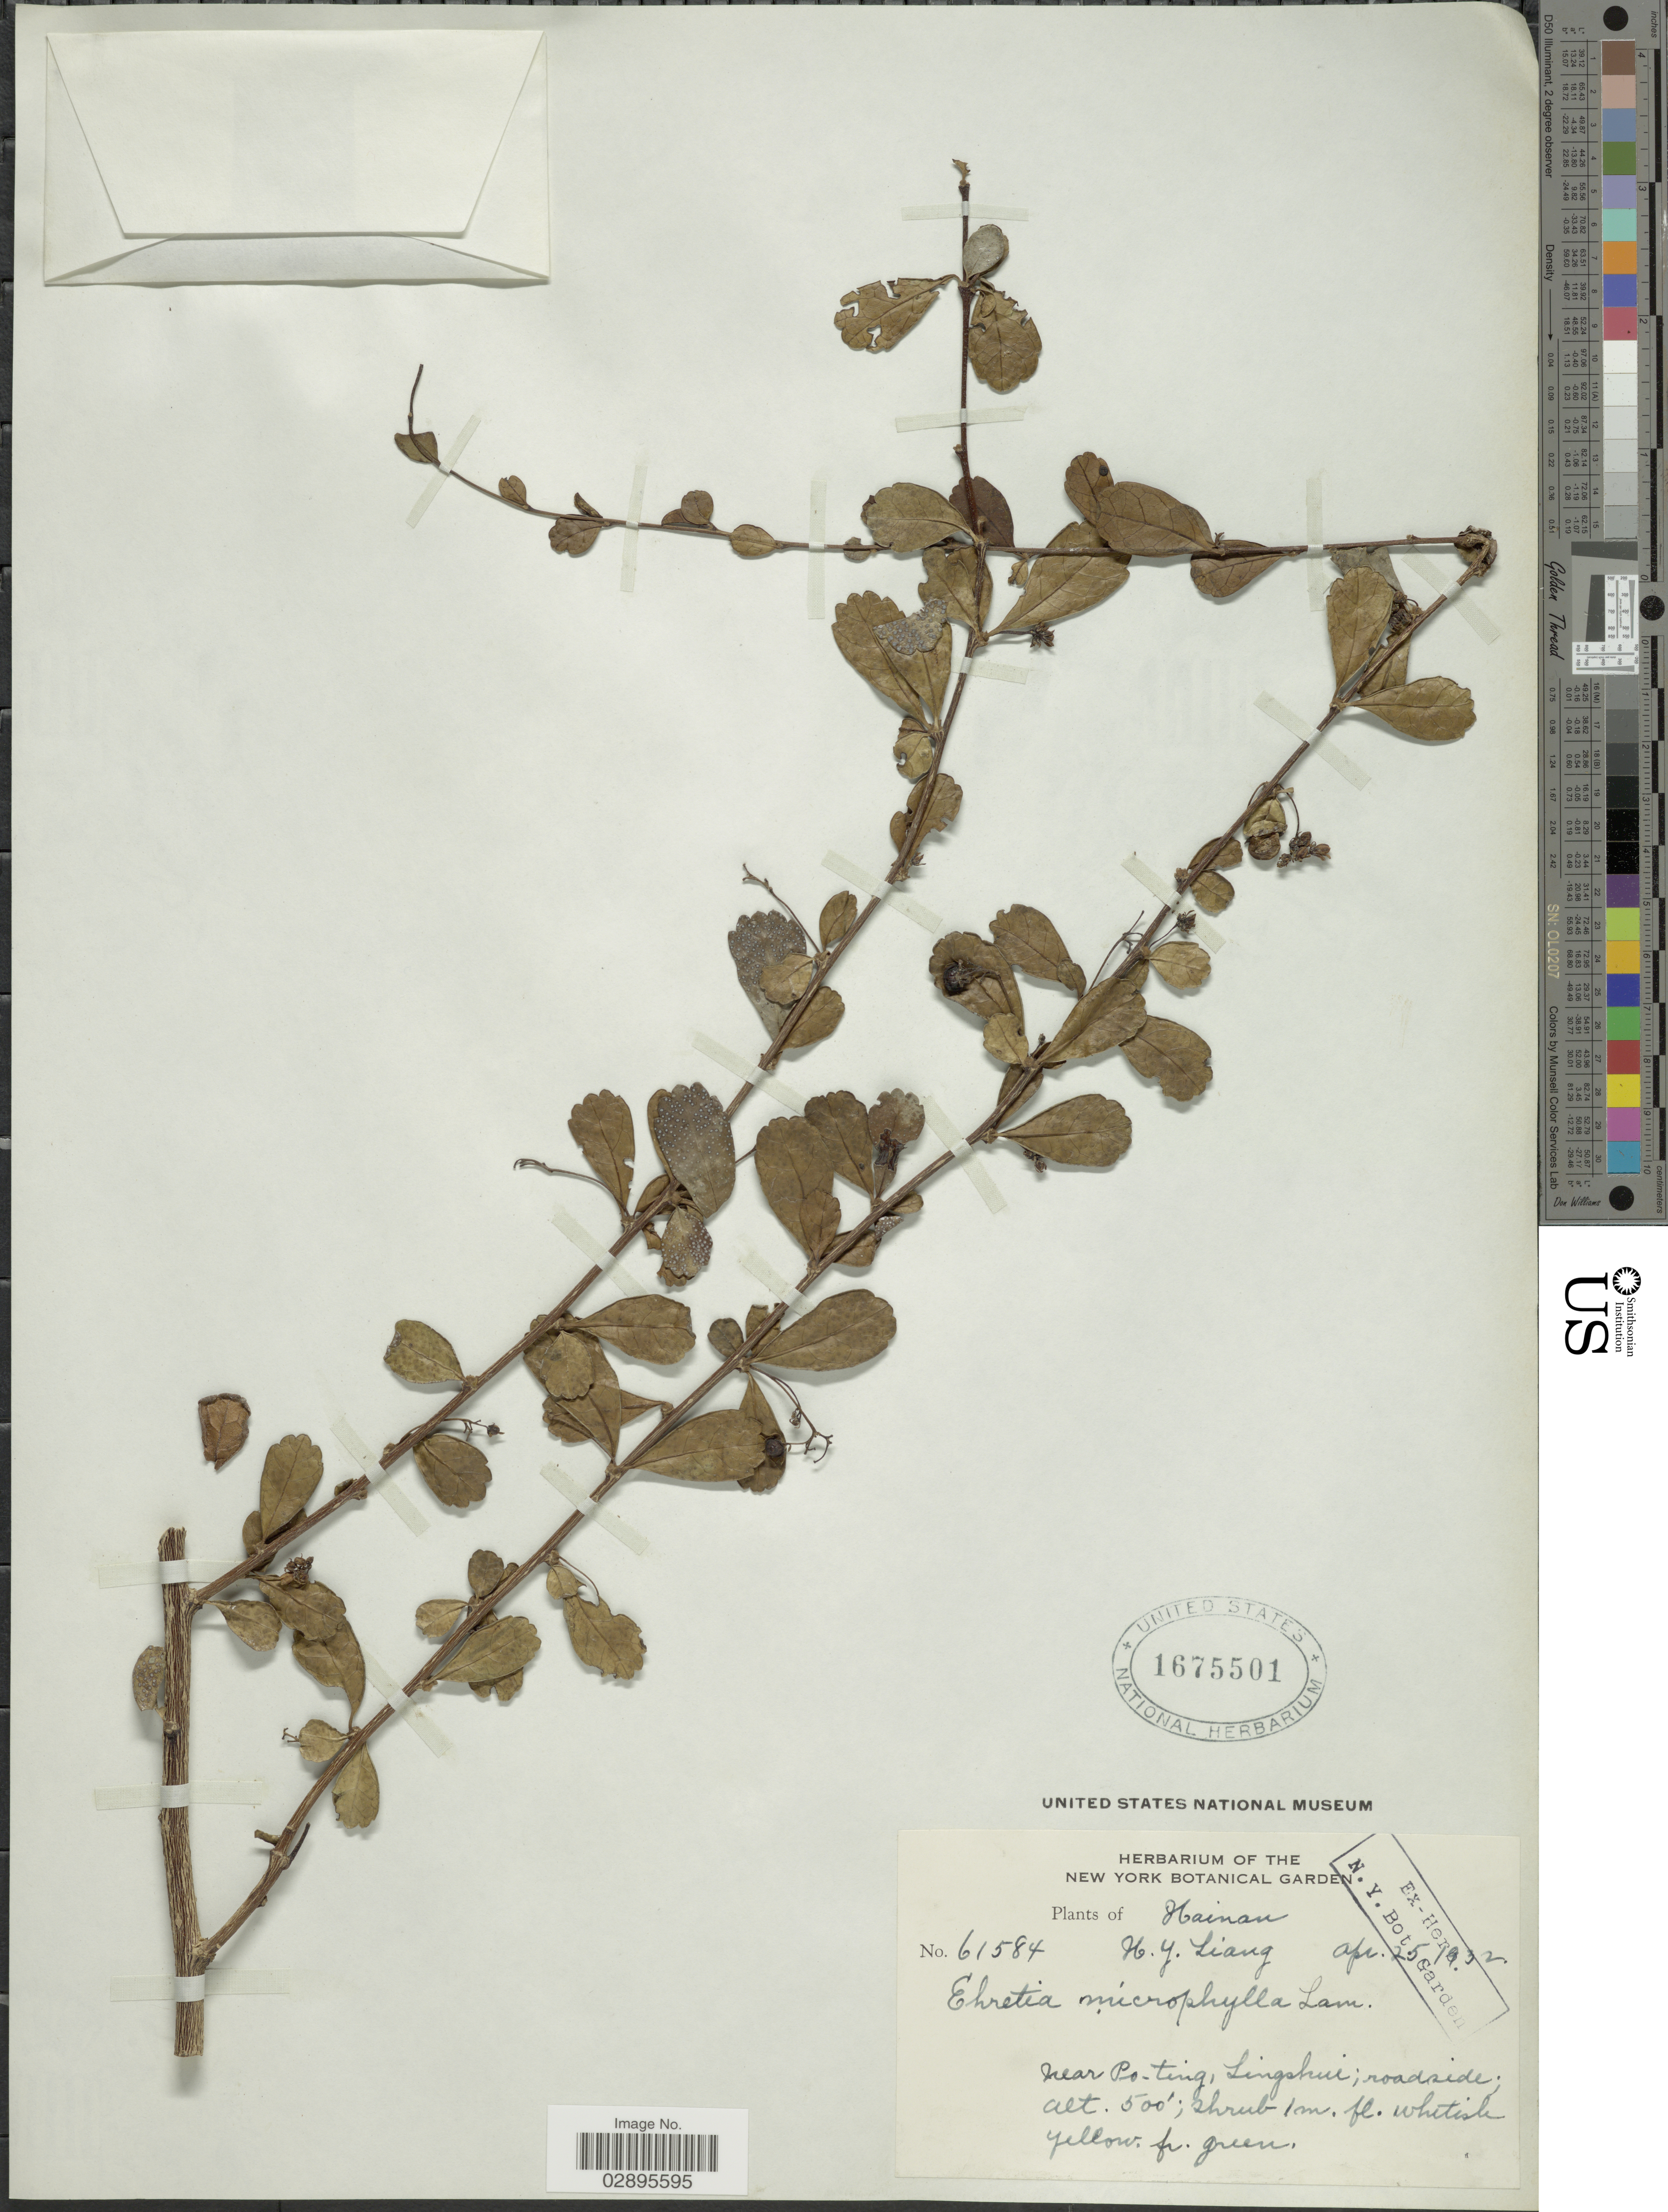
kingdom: Plantae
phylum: Tracheophyta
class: Magnoliopsida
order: Boraginales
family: Ehretiaceae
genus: Ehretia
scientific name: Ehretia microphylla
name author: Lam.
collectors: H. Y. Liang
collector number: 61584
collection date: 1932-04-25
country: China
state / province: Hainan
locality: Near Po-ting, Lingshui; roadside.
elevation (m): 152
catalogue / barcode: US 1675501